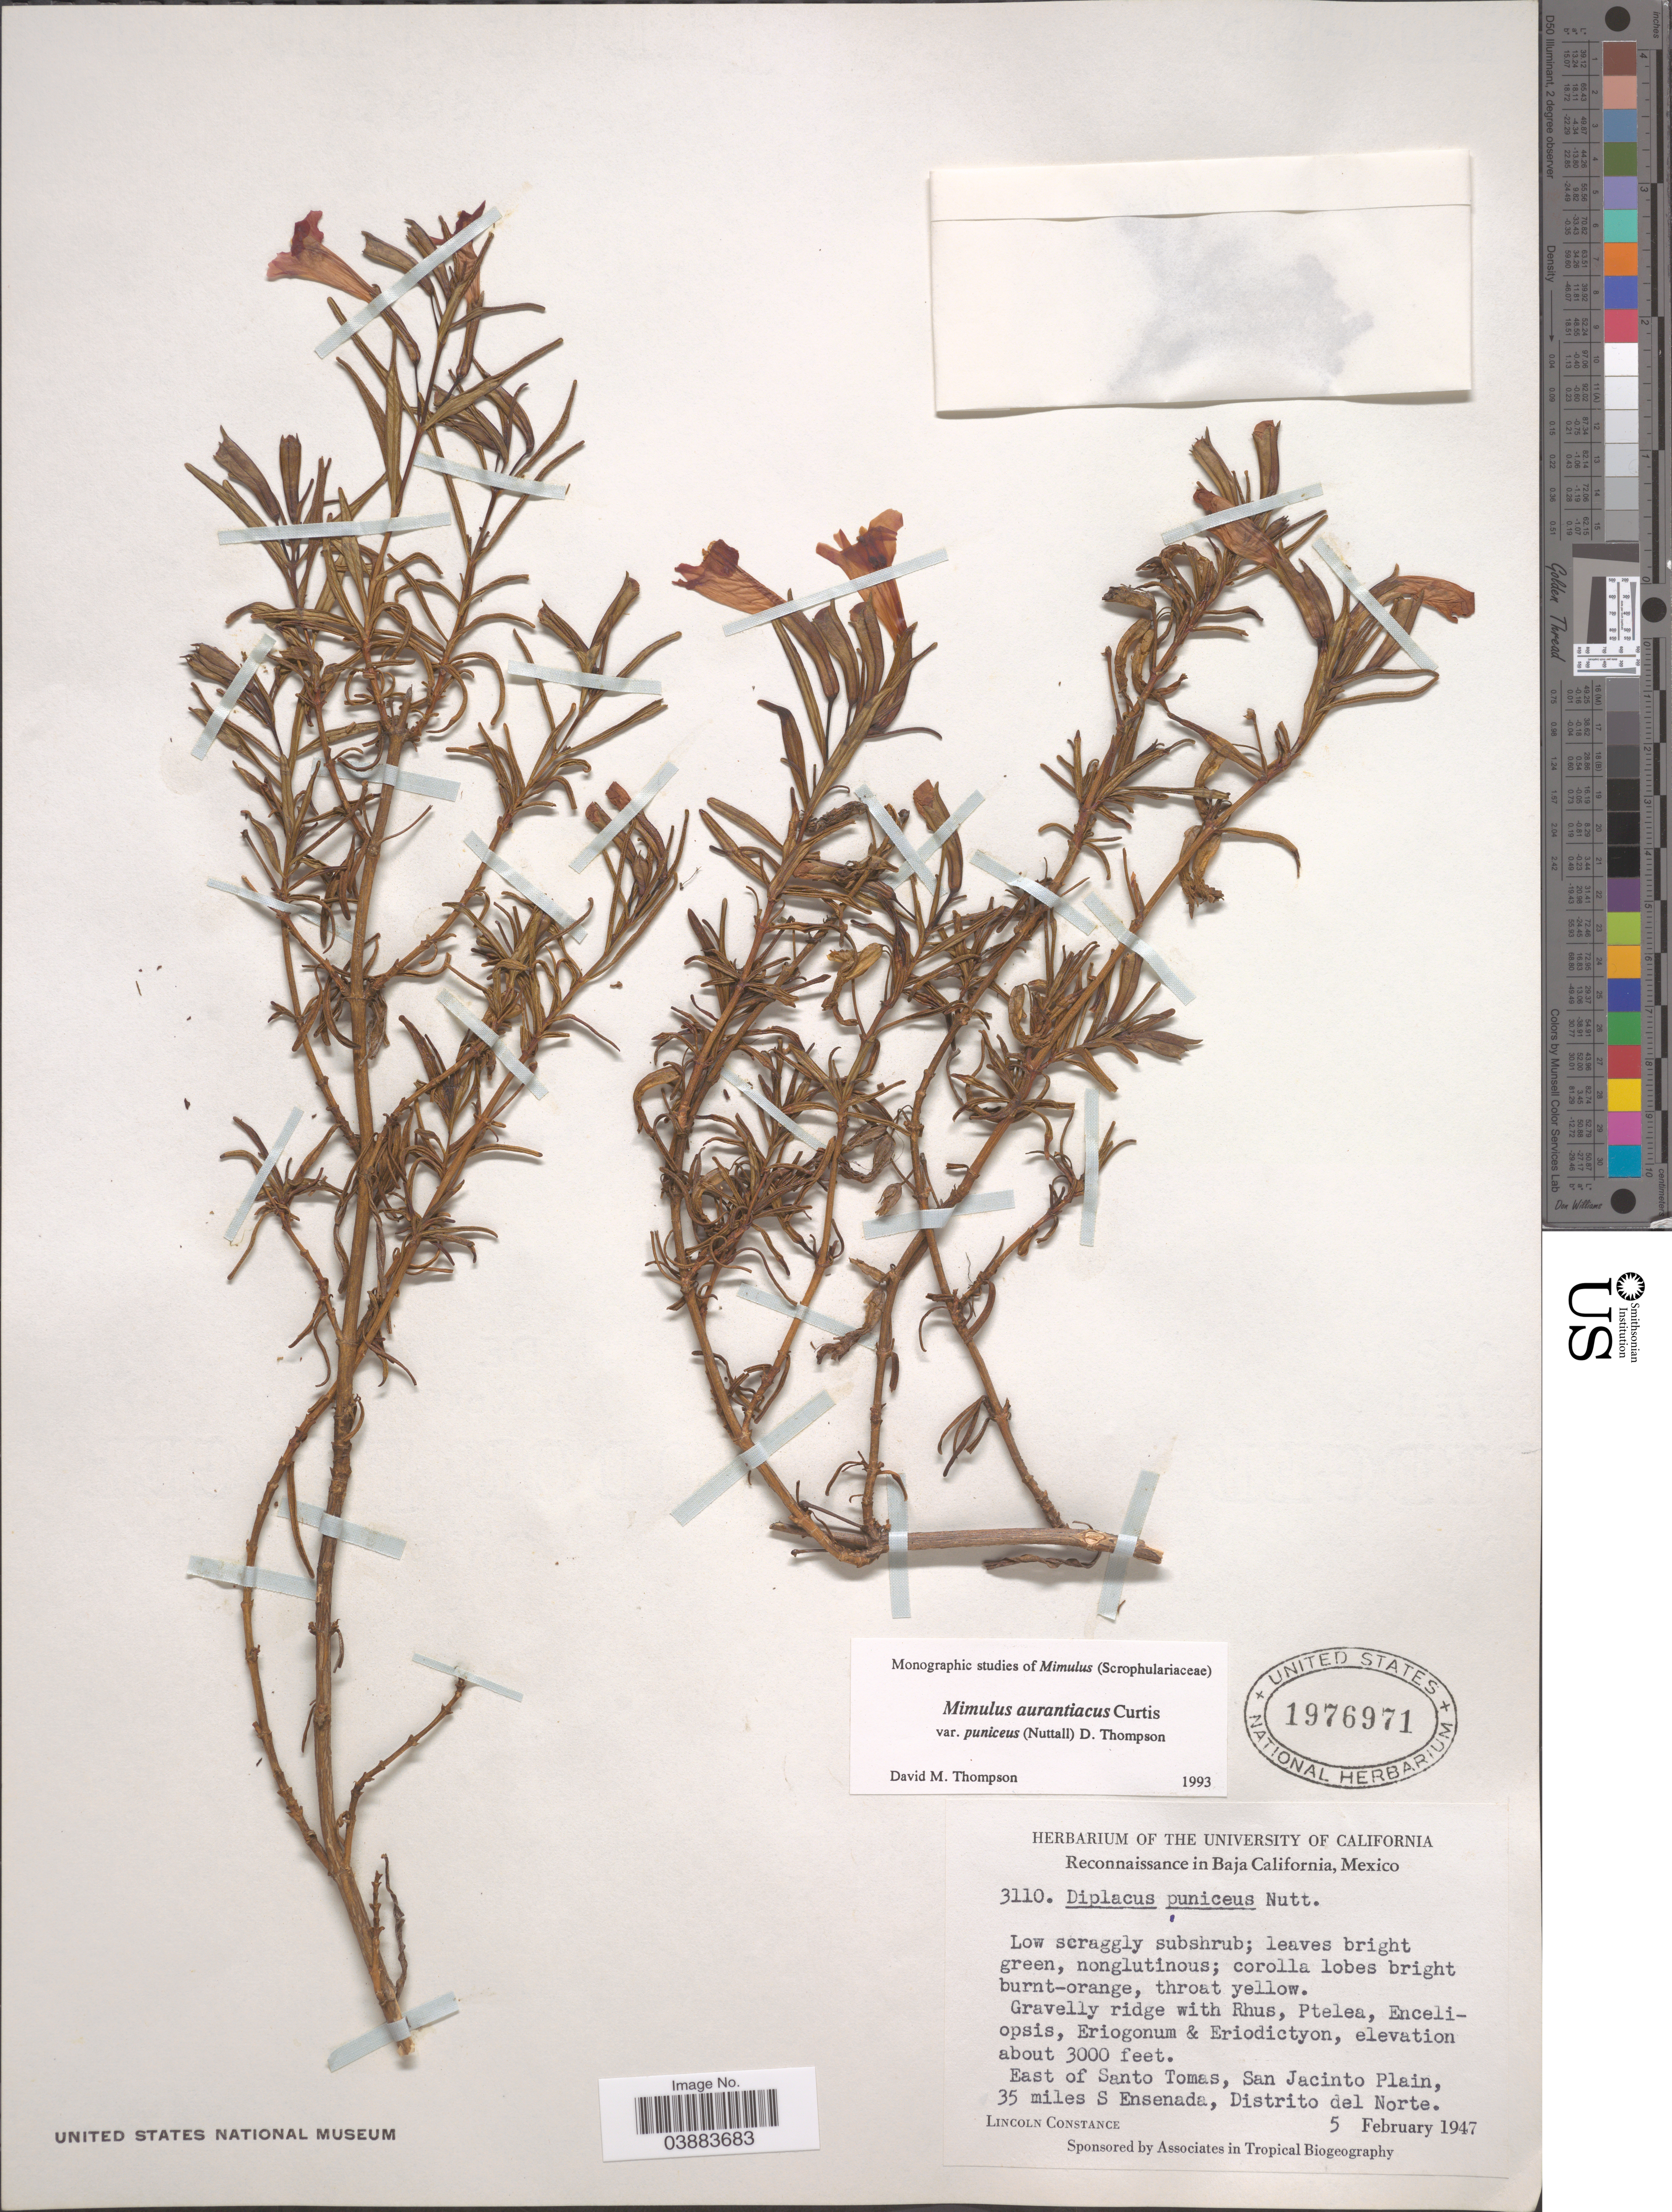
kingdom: Plantae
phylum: Tracheophyta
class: Magnoliopsida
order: Lamiales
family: Phrymaceae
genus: Diplacus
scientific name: Diplacus aurantiacus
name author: (Curtis) Jeps.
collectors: L. Constance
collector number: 3110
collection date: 1947-02-05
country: Mexico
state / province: Baja California Norte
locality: East of Santo Tomas, San Jacinto Plain, 35 miles S Ensenada, Distrito del Norte.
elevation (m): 914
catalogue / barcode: US 1976971